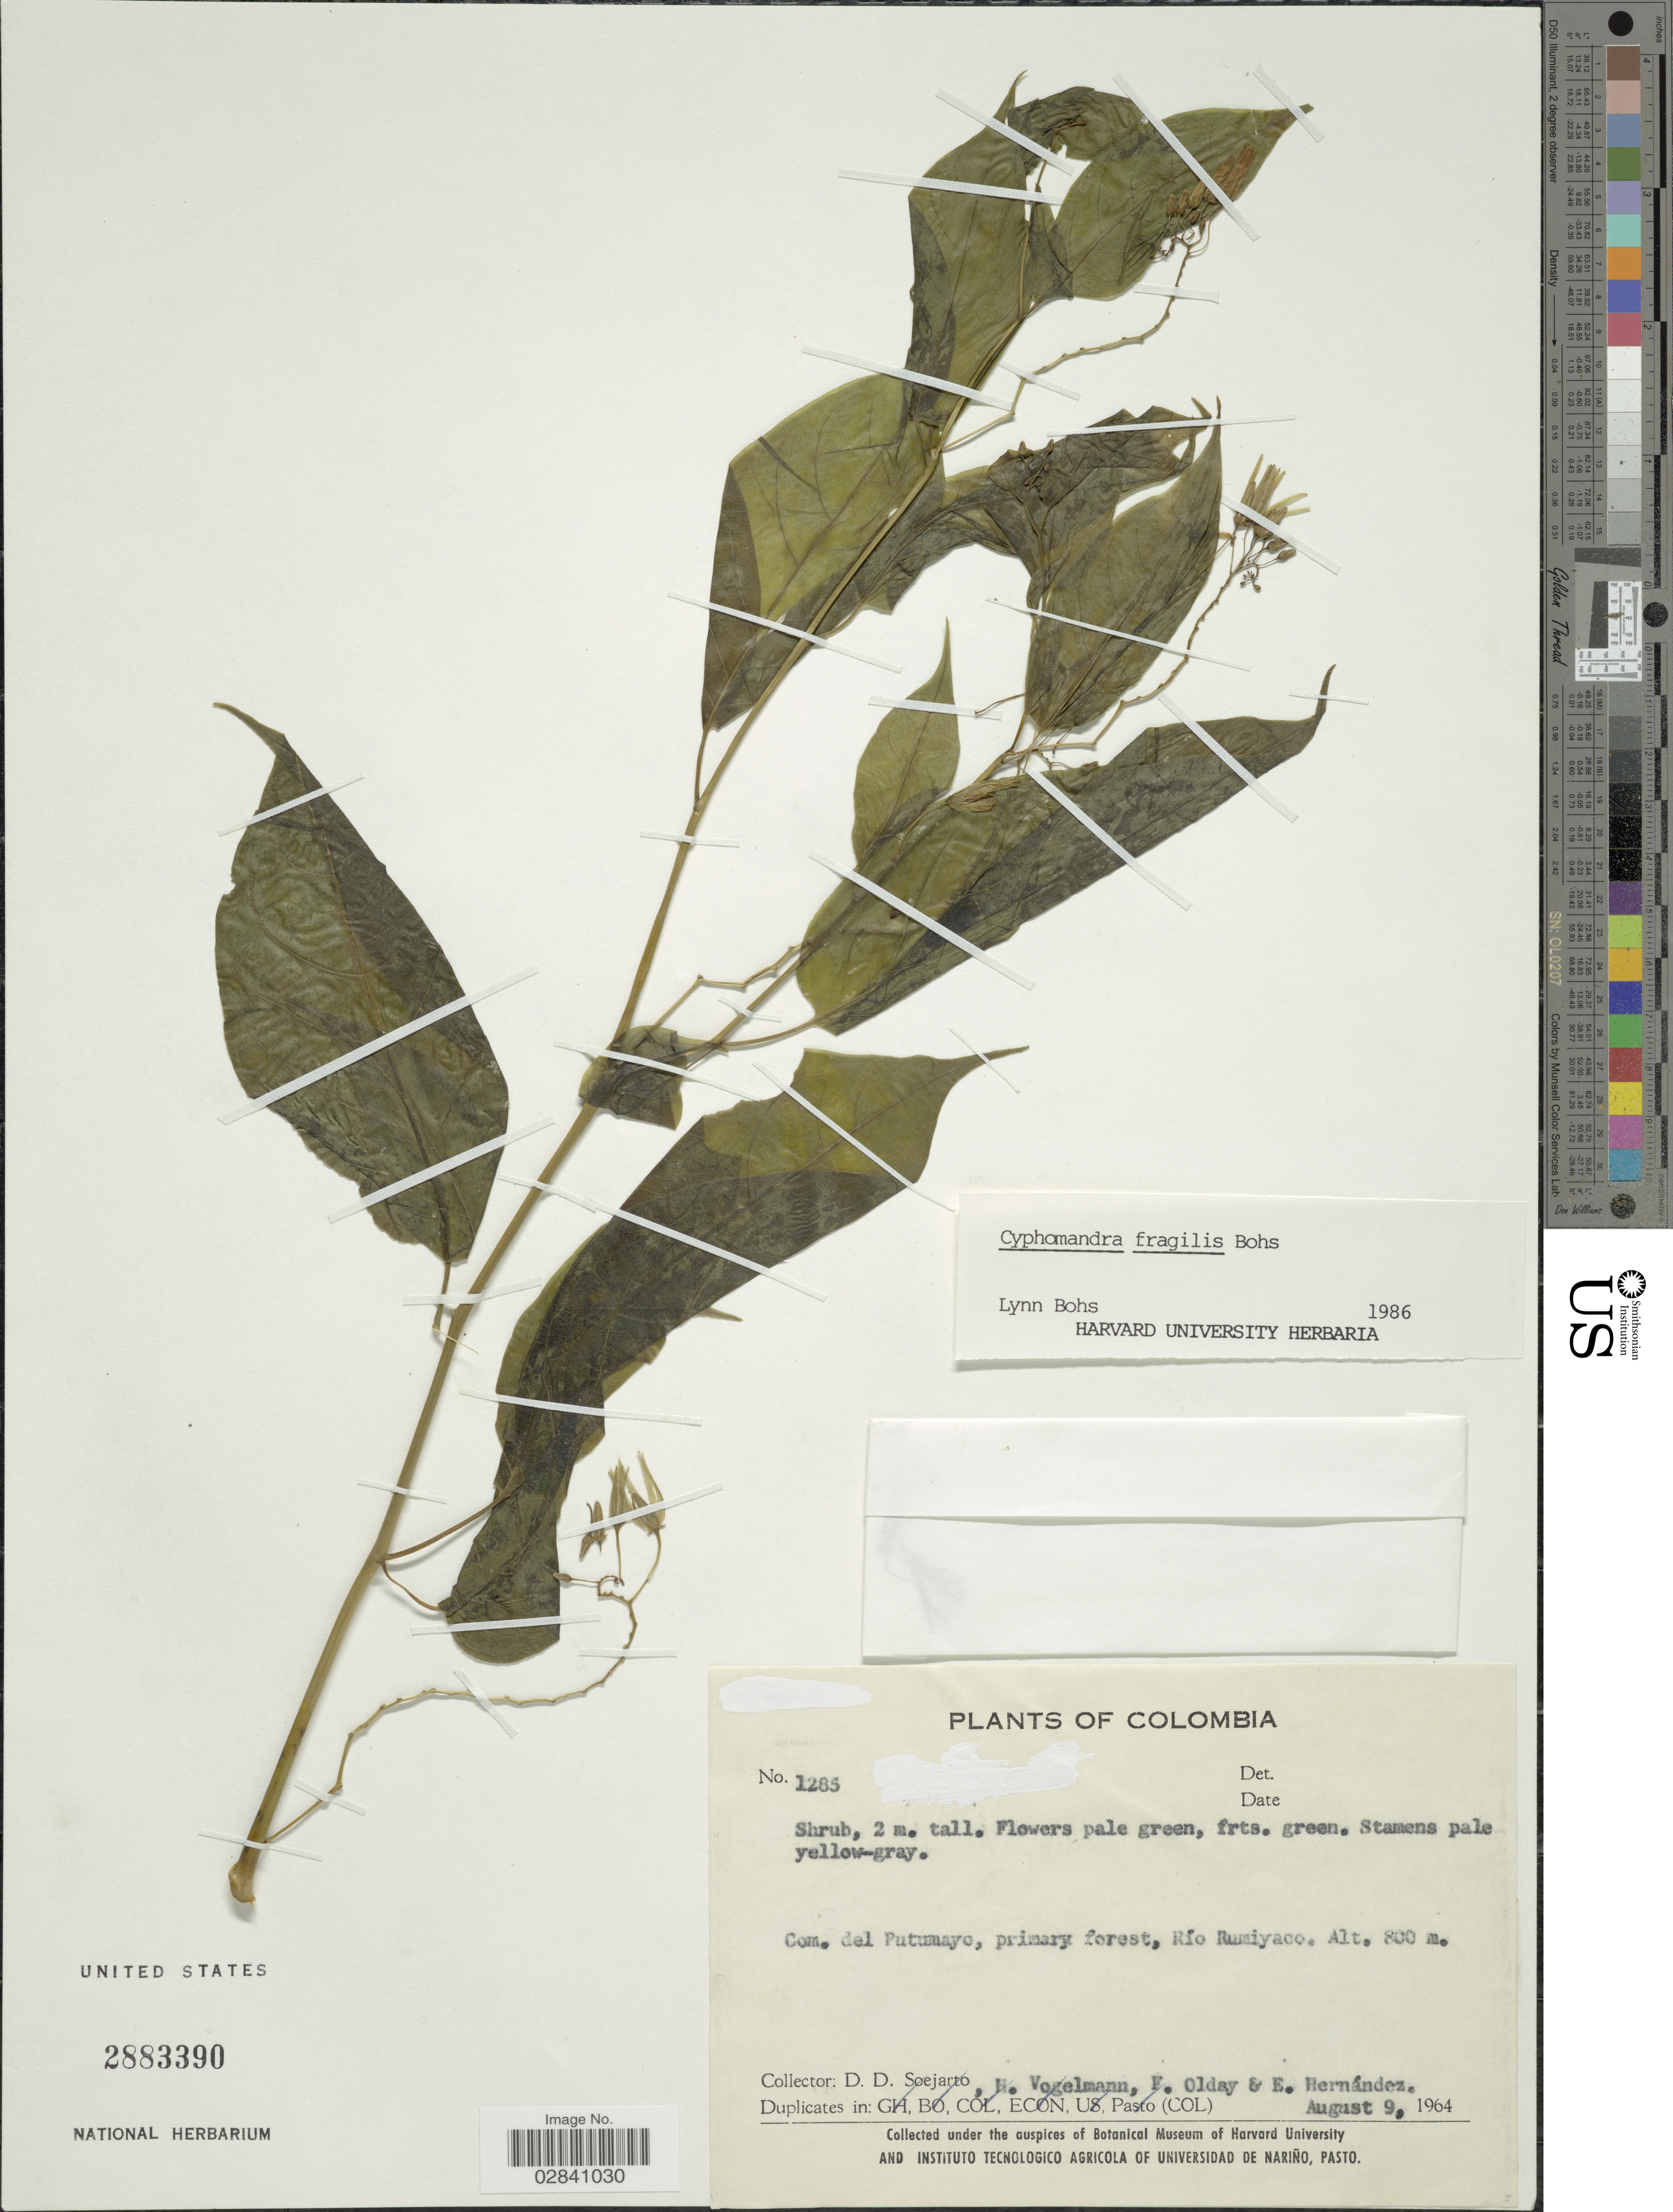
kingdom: Plantae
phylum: Tracheophyta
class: Magnoliopsida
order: Solanales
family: Solanaceae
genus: Cyphomandra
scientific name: Cyphomandra fragilis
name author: Bohs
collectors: H. Vogelmann, F. Olday & E. Hernández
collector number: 1285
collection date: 1964-08-09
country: Colombia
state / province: Putumayo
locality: Com. del Putumayo, primary forest, Río Rumiyaco.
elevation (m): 800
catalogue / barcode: US 2883390